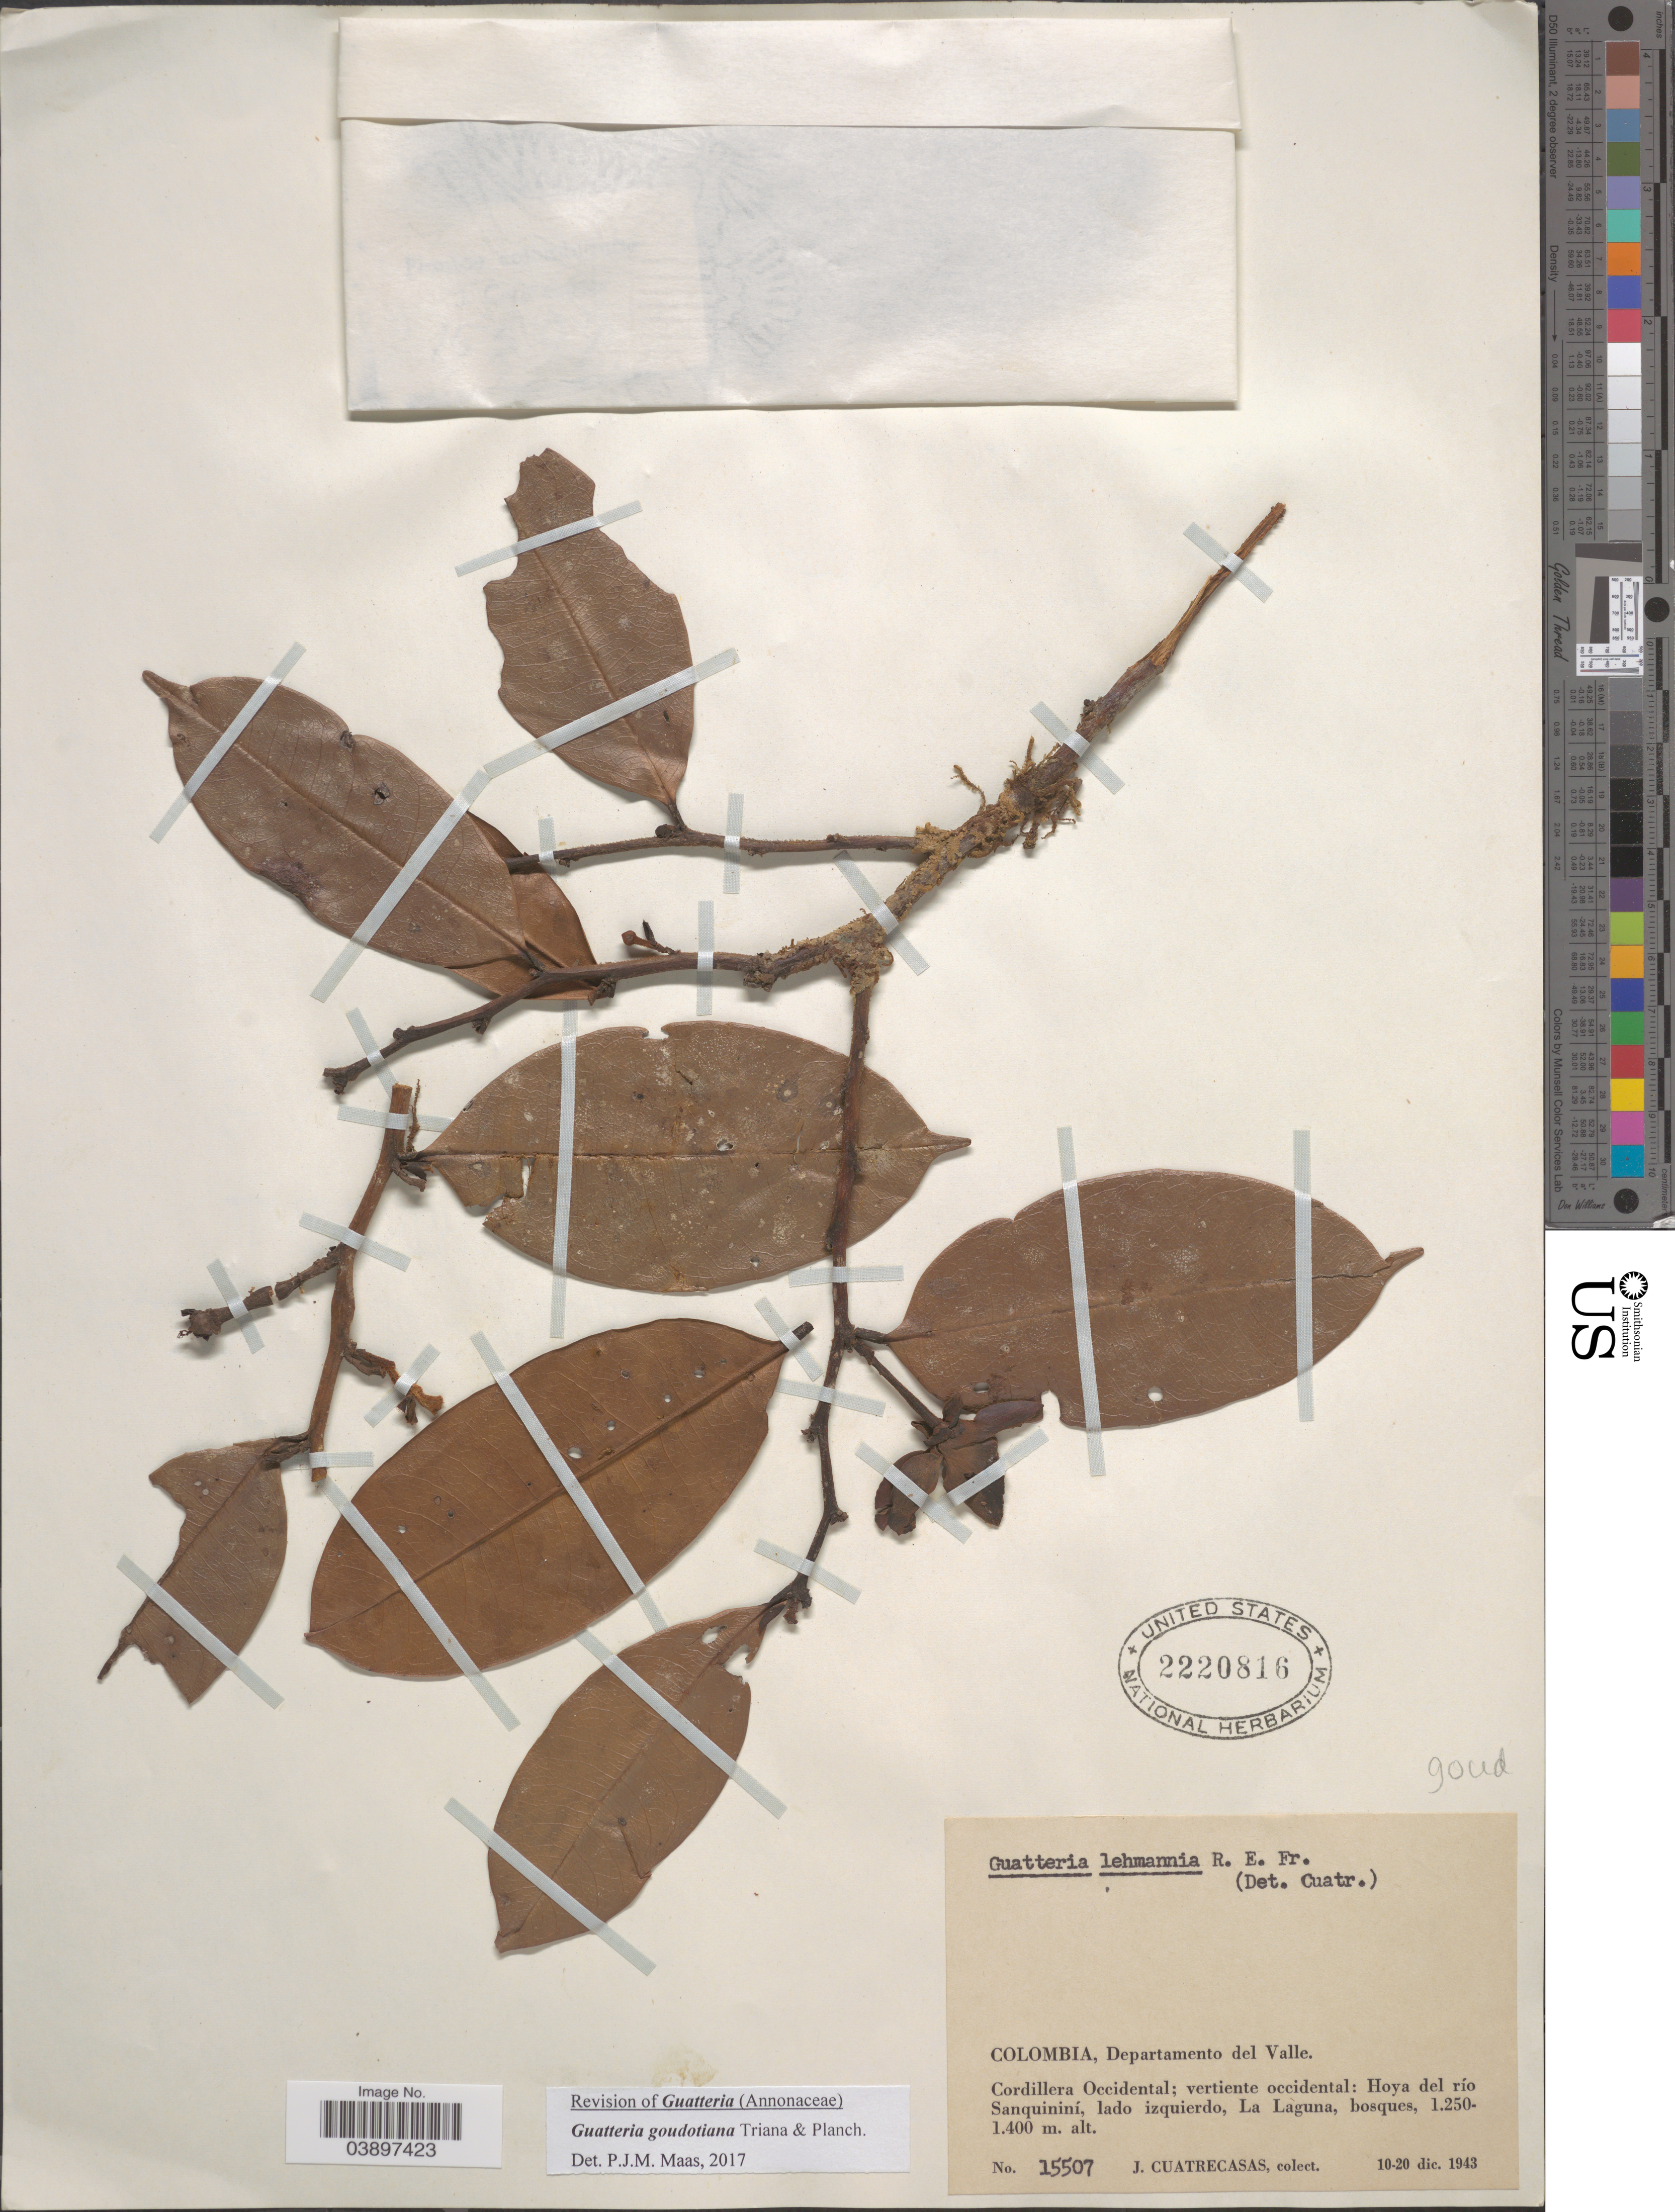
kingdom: Plantae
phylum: Tracheophyta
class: Magnoliopsida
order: Magnoliales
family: Annonaceae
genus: Guatteria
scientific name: Guatteria goudotiana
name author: Triana & Planch.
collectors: J. Cuatrecasas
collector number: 15507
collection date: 1943-12-10/1943-12-20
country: Colombia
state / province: Valle del Cauca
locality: Departamento del Valle. Cordillera Occidental; vertiente occidental: Hoya del río Sanquininí, lado izquierdo, La Laguna.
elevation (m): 1250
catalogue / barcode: US 2220816